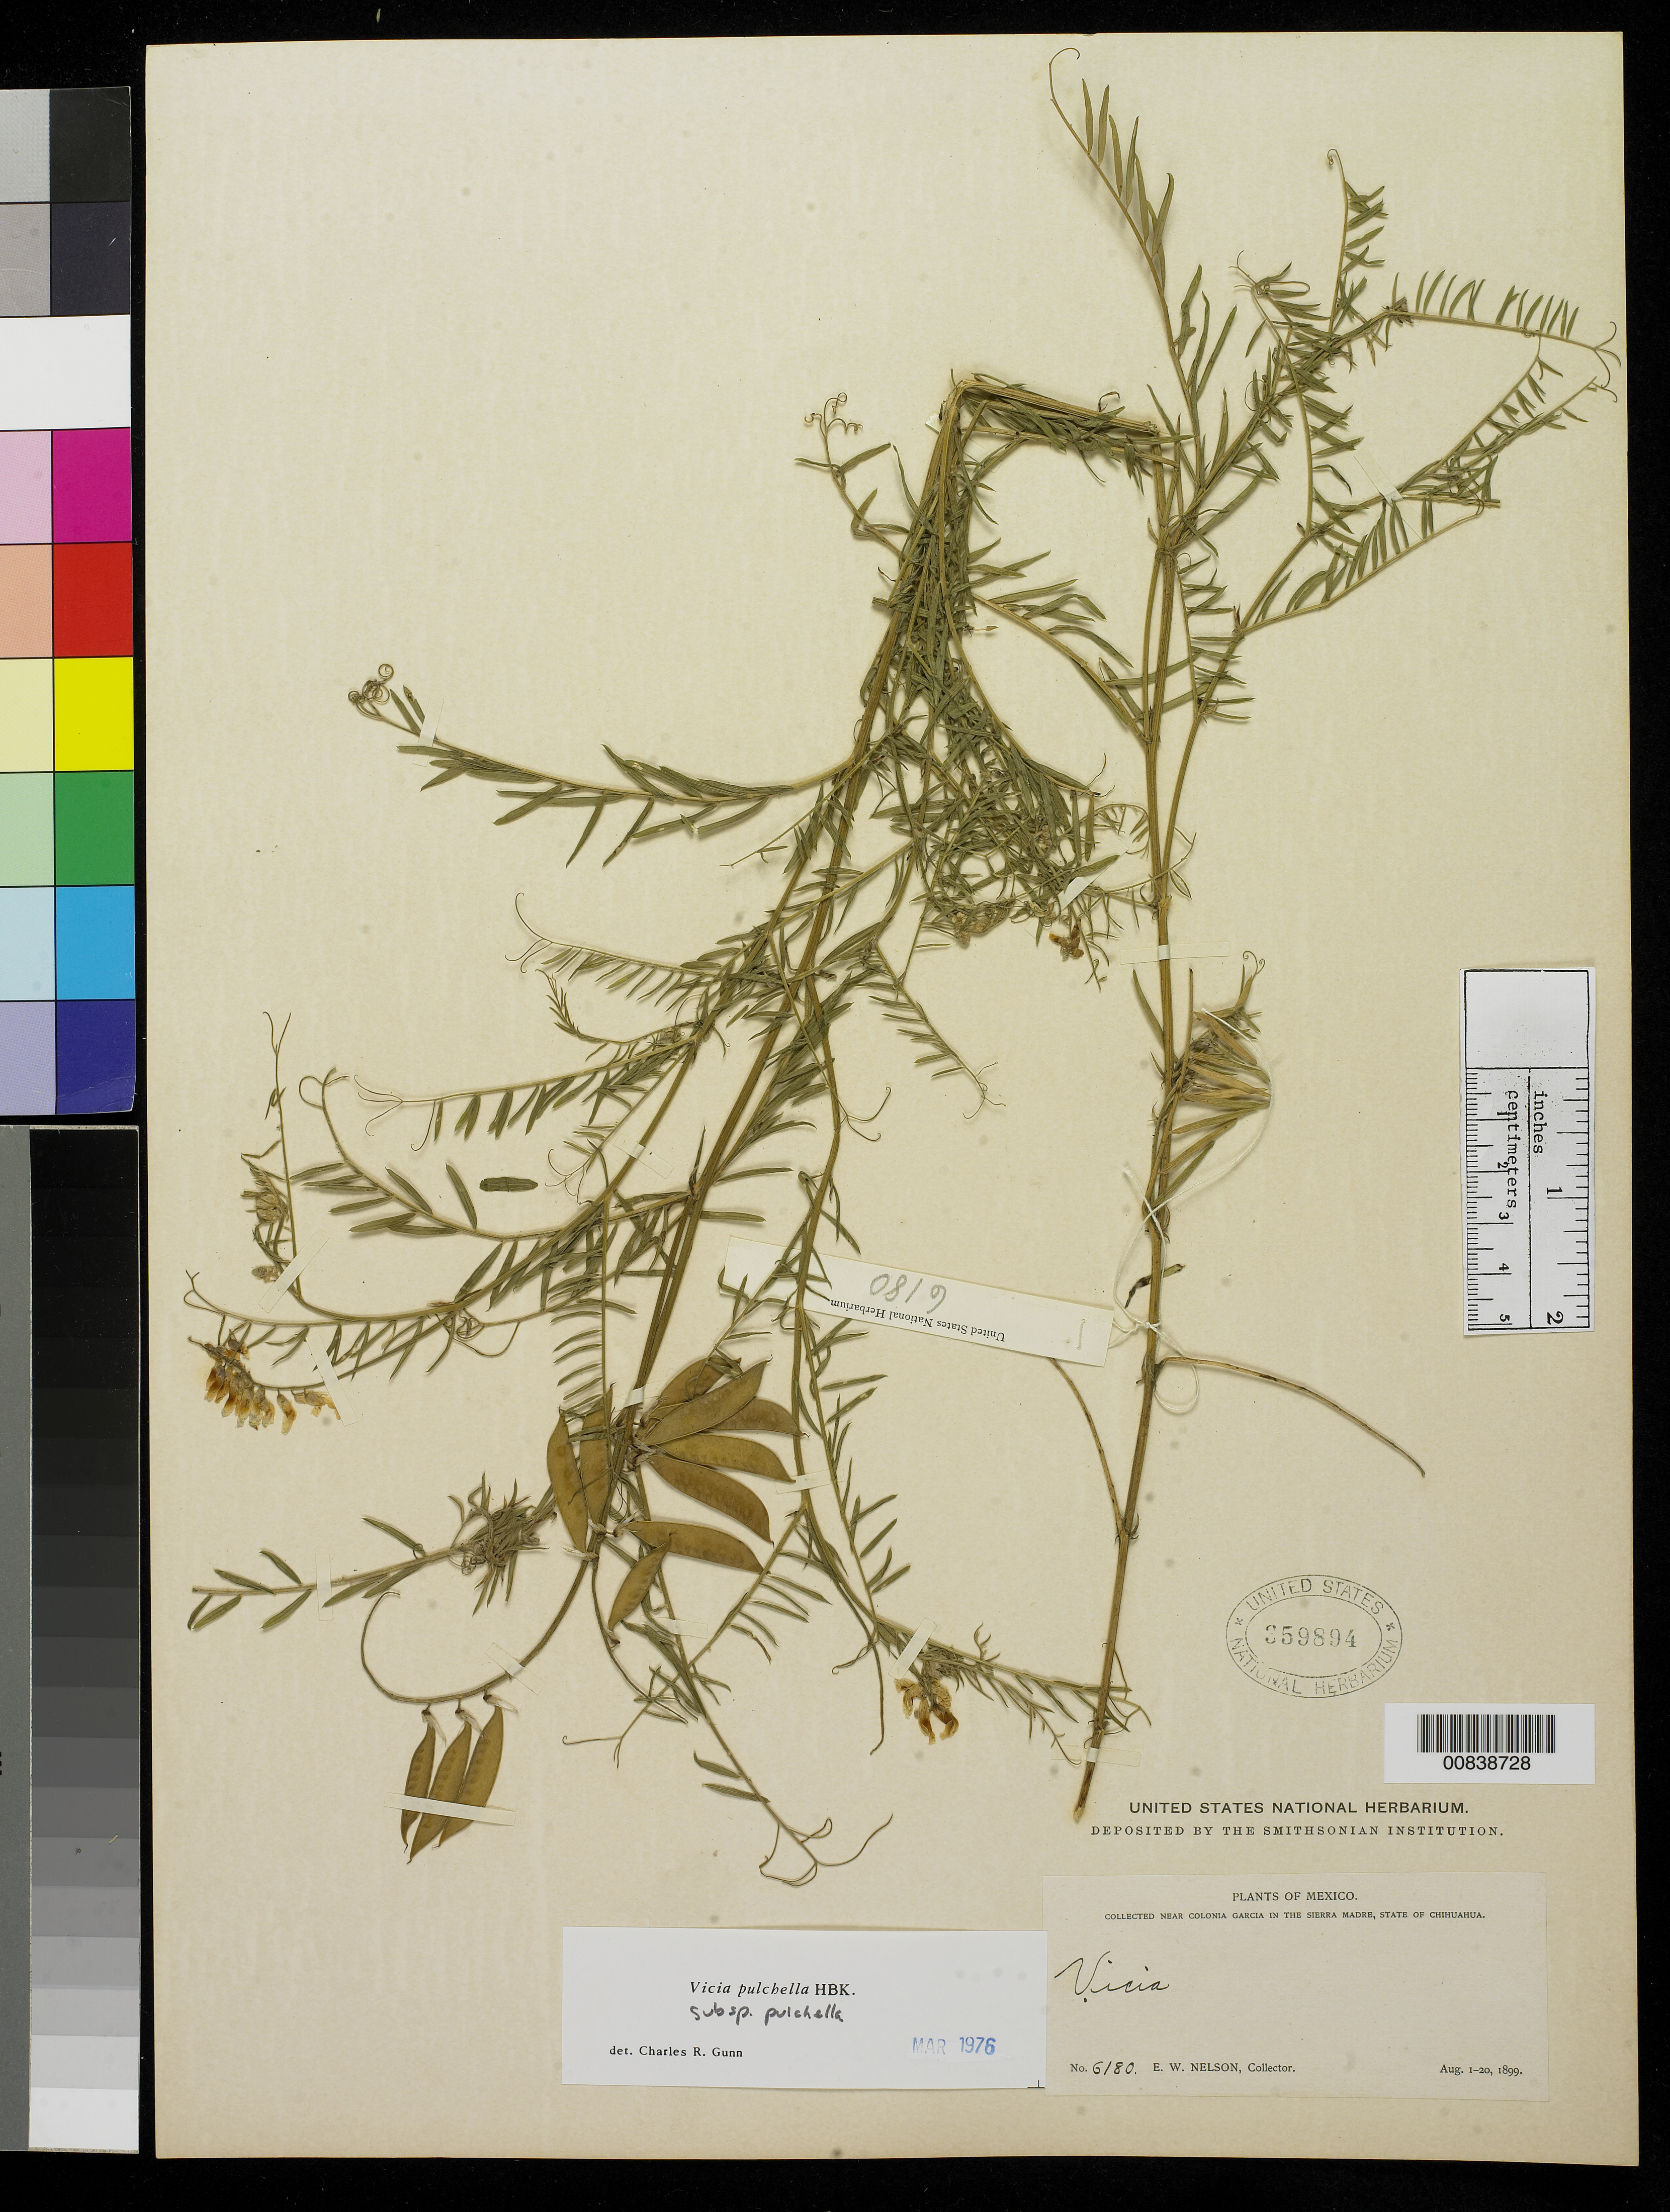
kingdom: Plantae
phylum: Tracheophyta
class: Magnoliopsida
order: Fabales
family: Fabaceae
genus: Vicia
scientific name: Vicia pulchella subsp. pulchella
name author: Kunth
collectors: E. W. Nelson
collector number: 6180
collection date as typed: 01 Aug 1899 to 20 Aug 1899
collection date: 1899-08-01/1899-08-20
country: Mexico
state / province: Chihuahua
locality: Near Colonia García in the Sierra Madre, Chihuahua.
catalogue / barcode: US 359894